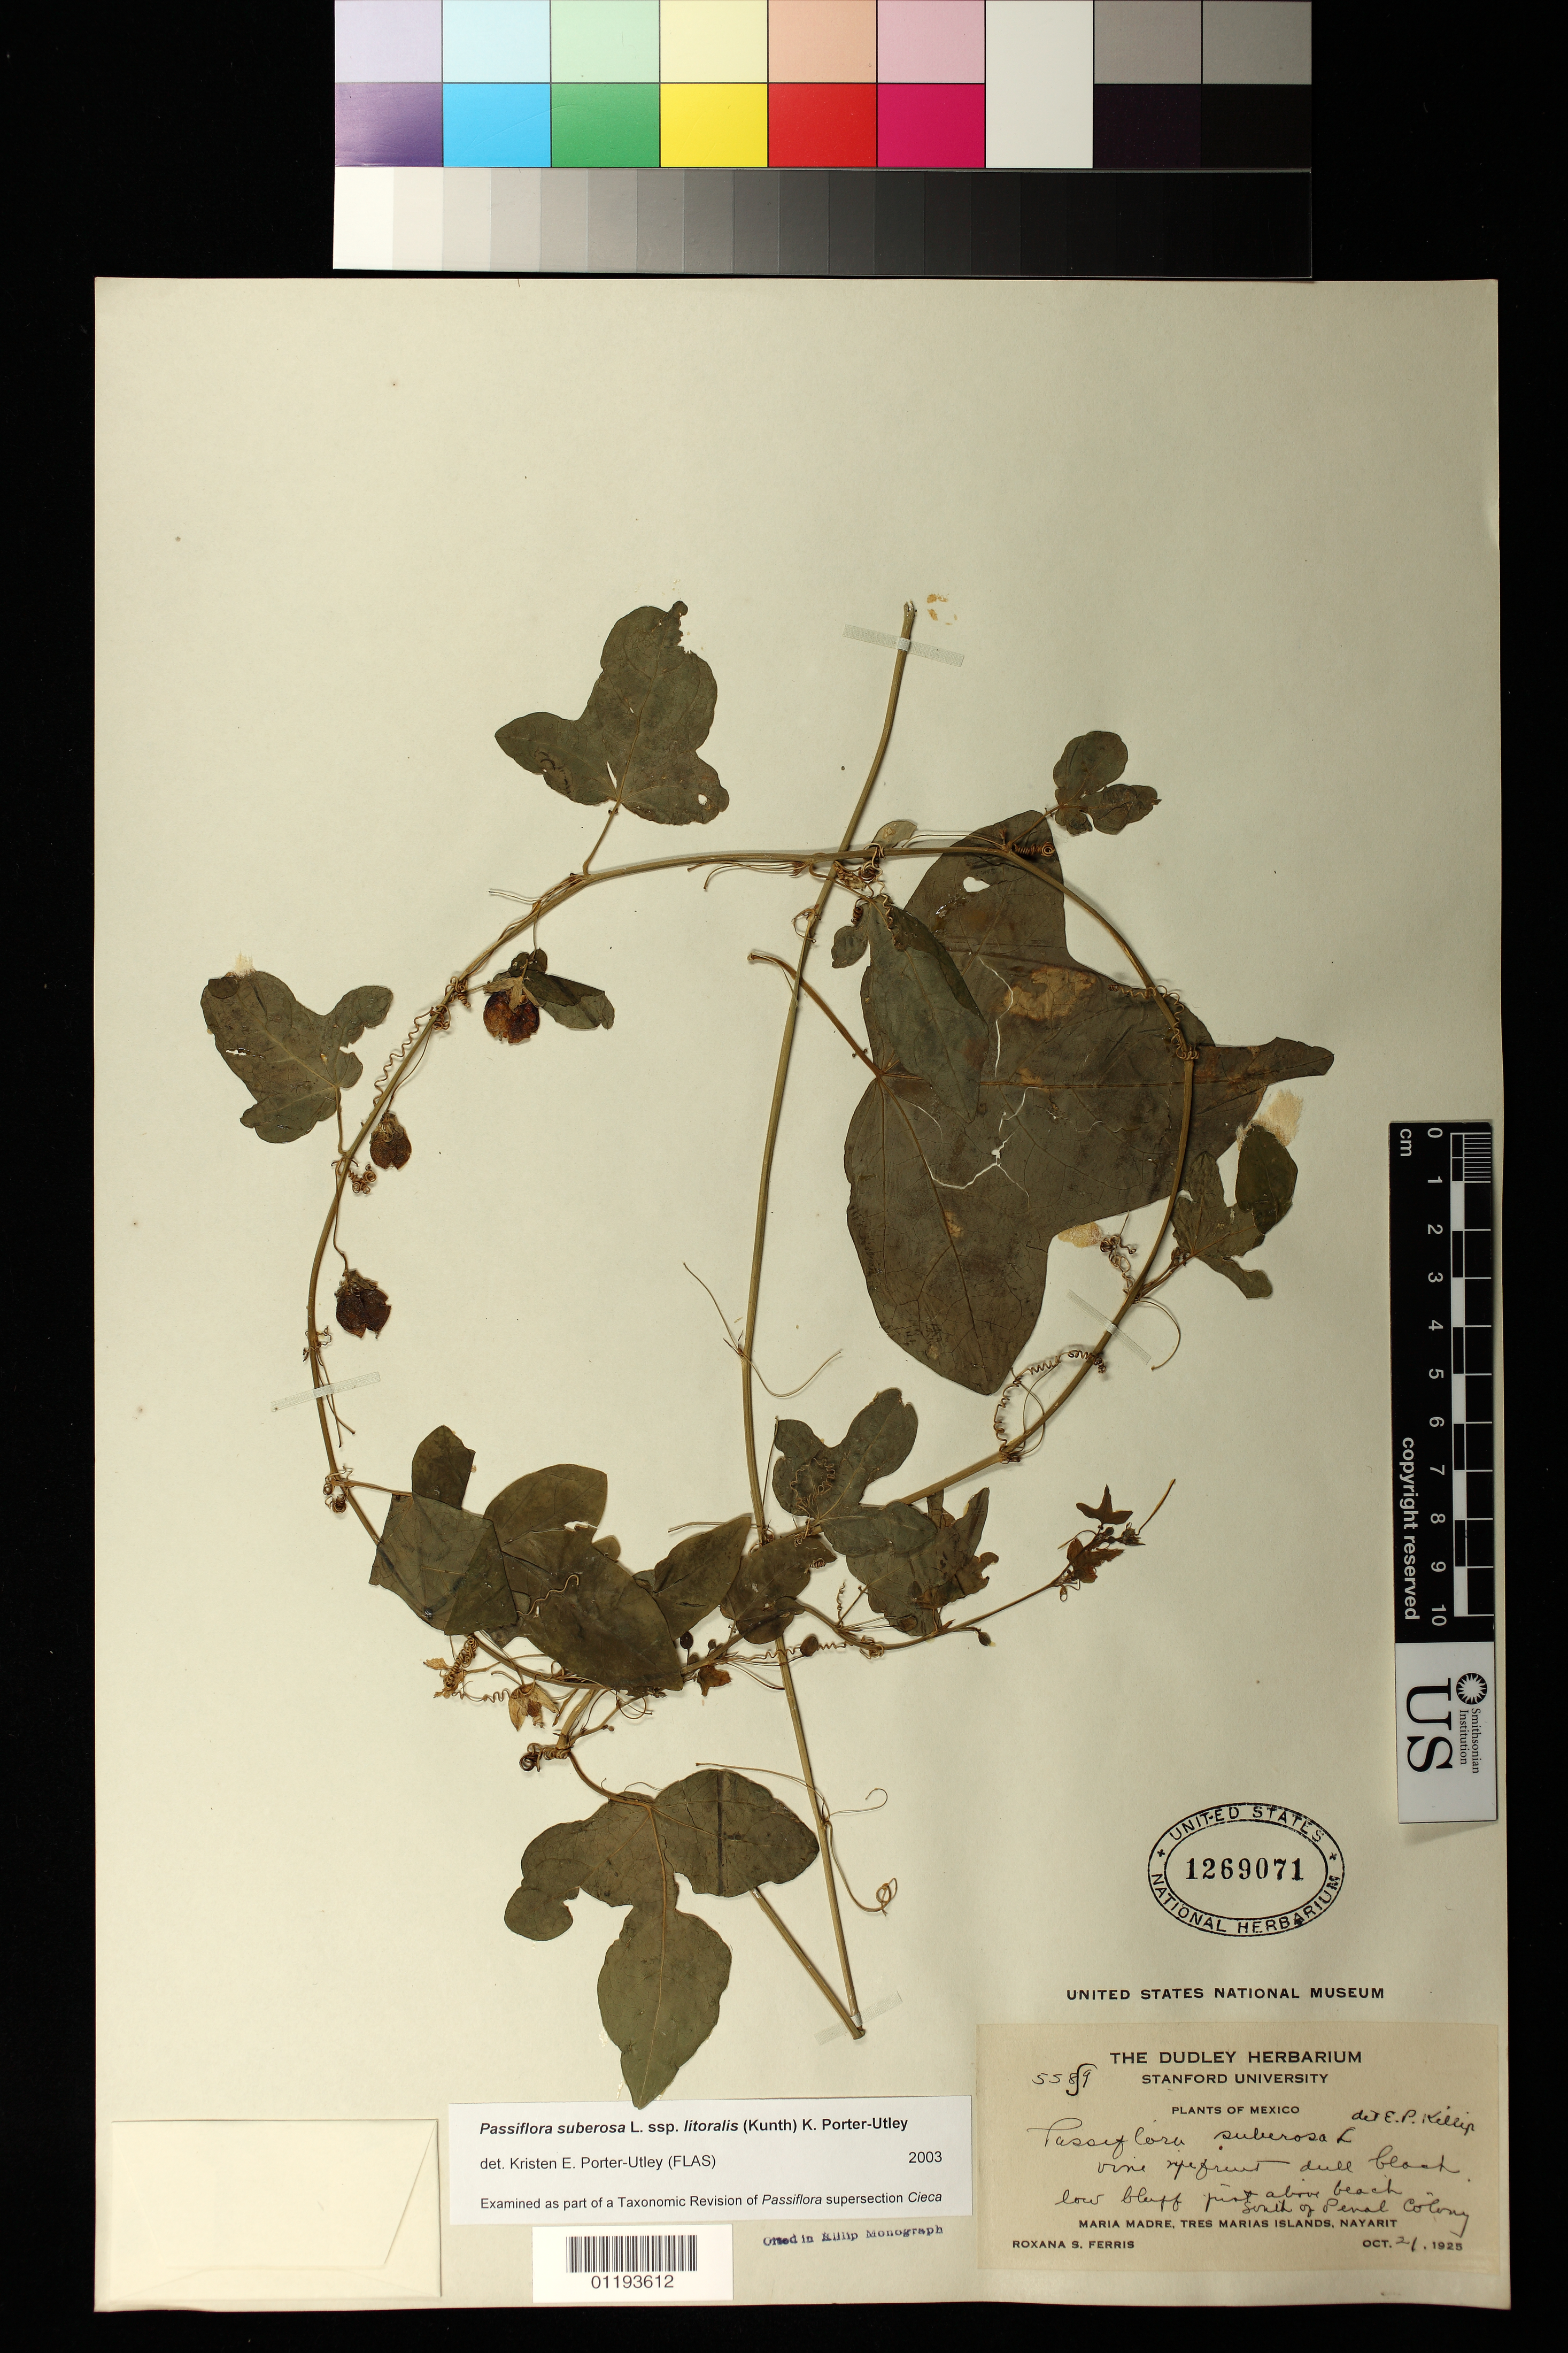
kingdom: Plantae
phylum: Tracheophyta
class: Magnoliopsida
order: Malpighiales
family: Passifloraceae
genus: Passiflora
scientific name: Passiflora suberosa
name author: L.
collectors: R. S. Ferris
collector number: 5598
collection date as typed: Oct 21 1925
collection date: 1925-10-21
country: Mexico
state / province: Nayarit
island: Maria Madre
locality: Maria Madre, Tres Marias Islands, low bluff above beach south of Penal Colony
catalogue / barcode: US 1269071